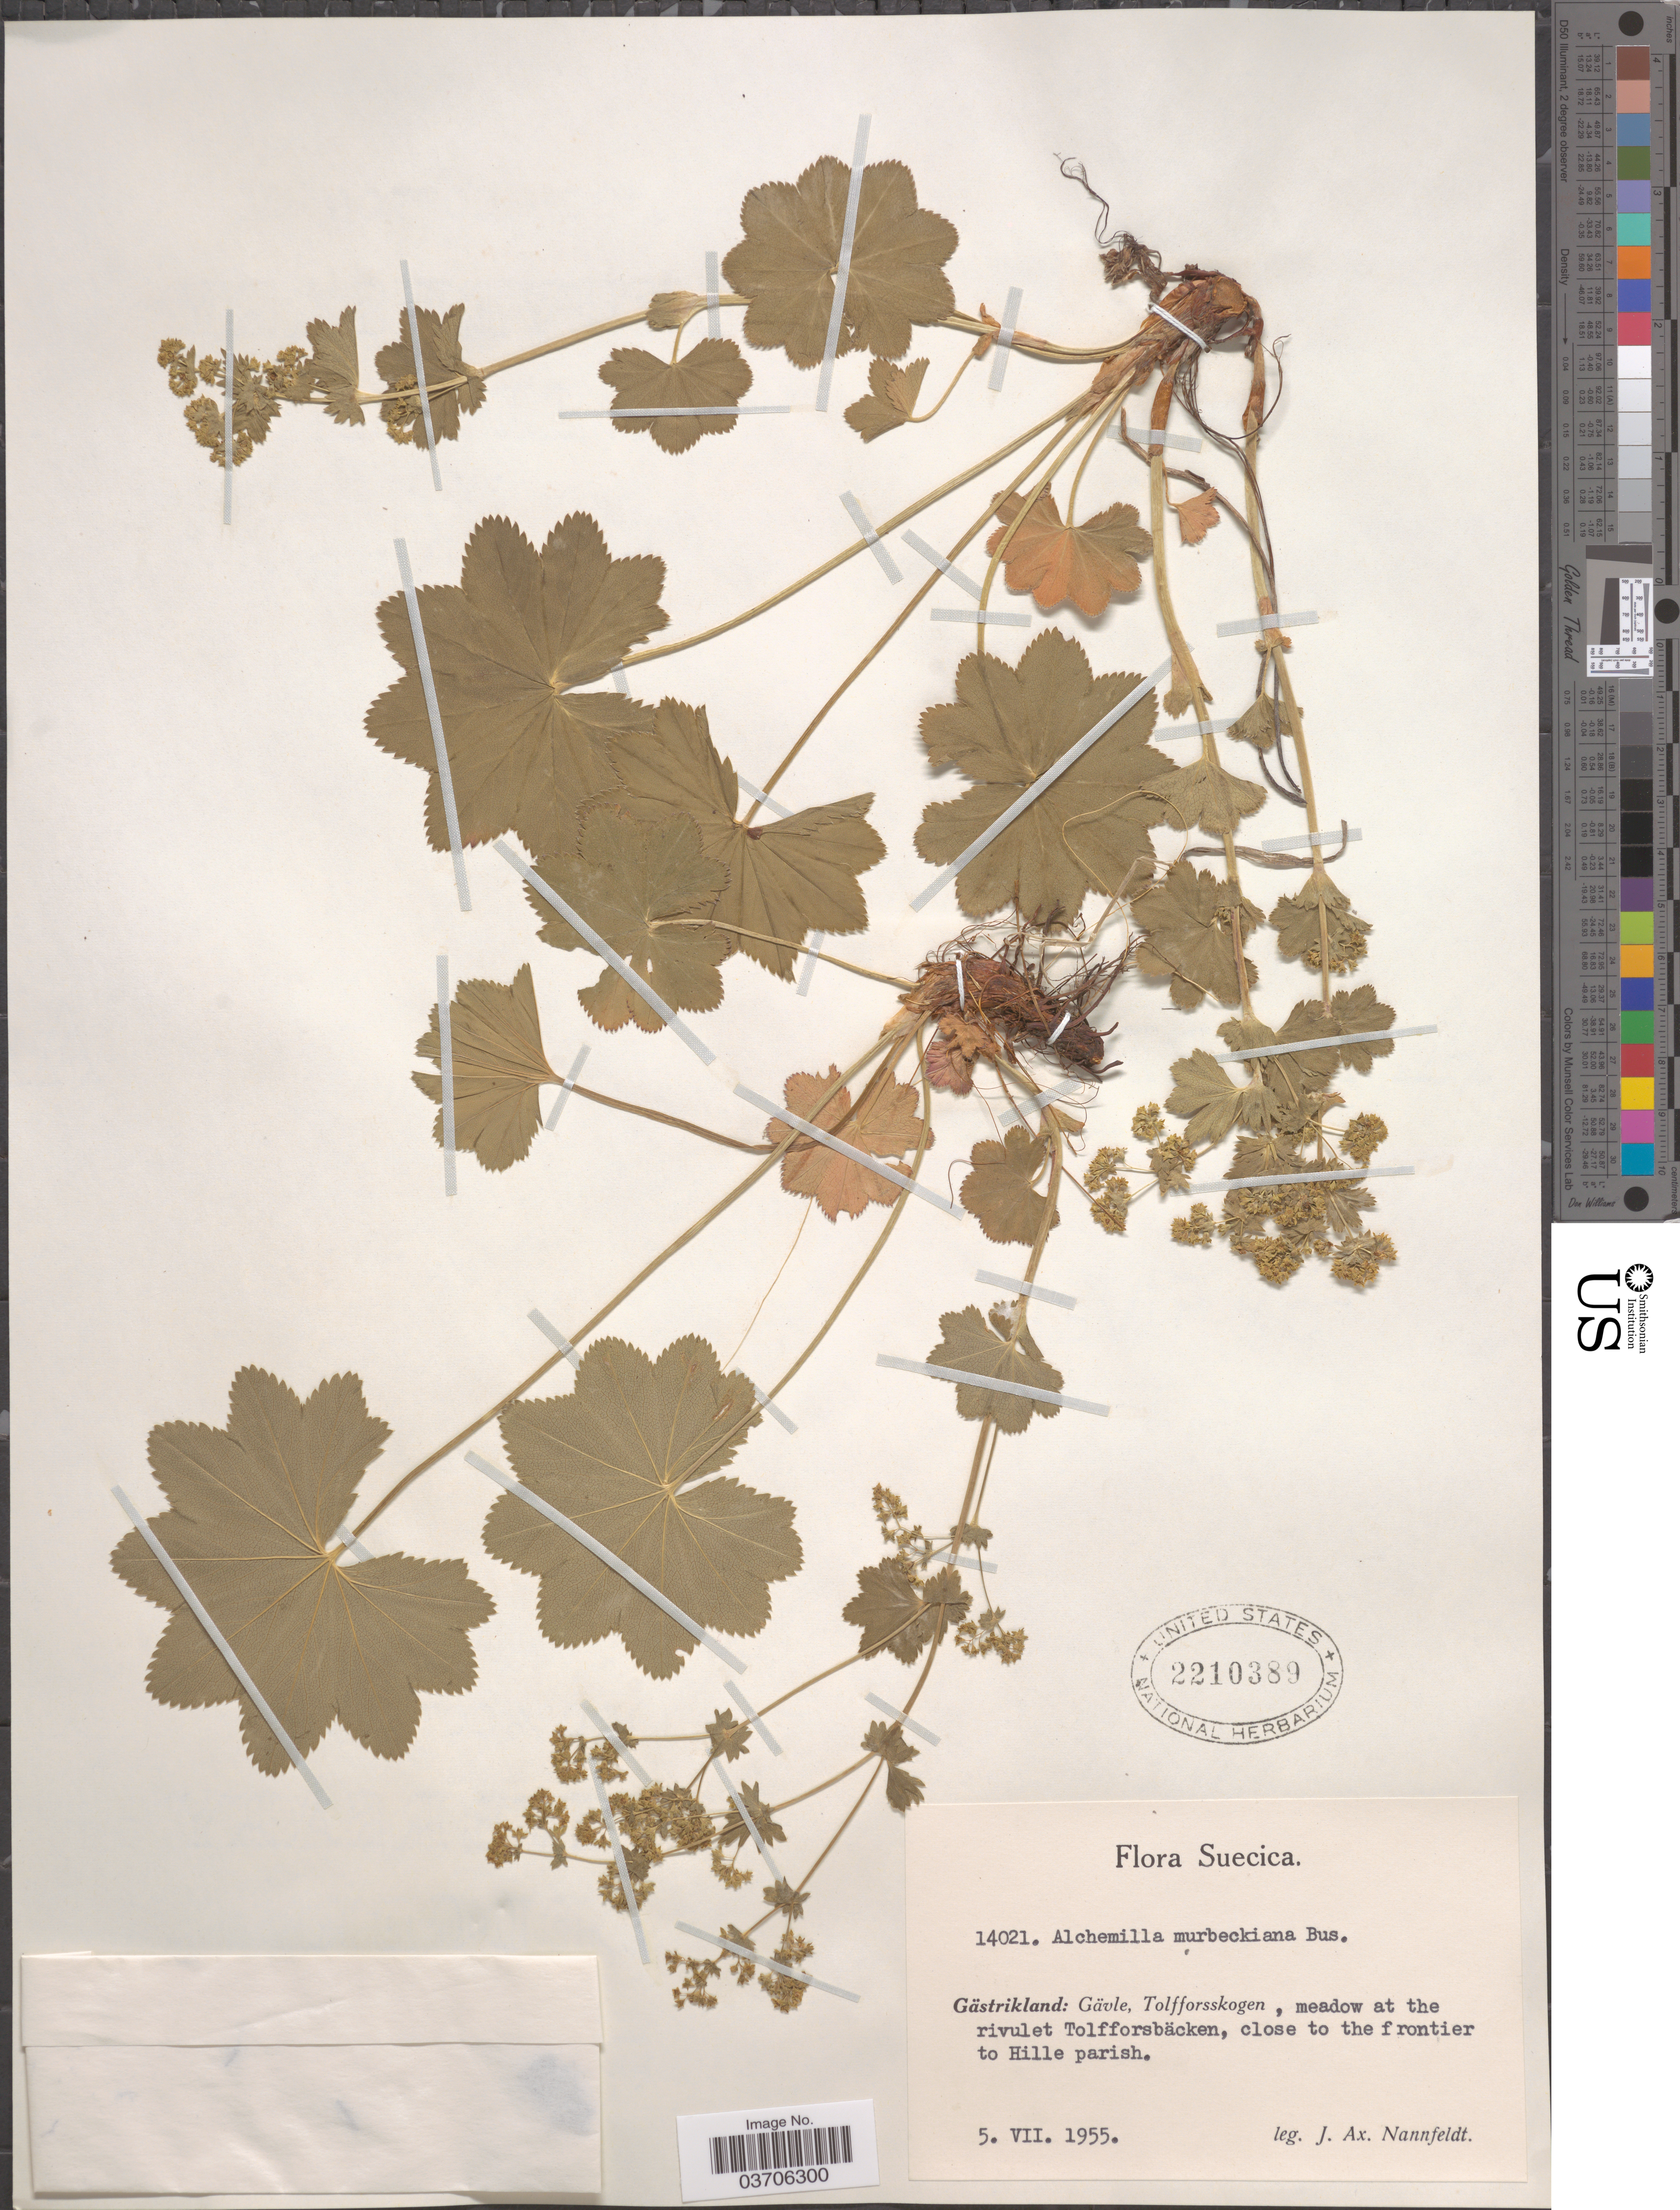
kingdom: Plantae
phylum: Tracheophyta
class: Magnoliopsida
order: Rosales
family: Rosaceae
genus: Alchemilla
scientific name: Alchemilla murbeckiana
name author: Buser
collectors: J. Nannfeldt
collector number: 14021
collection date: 1955-07-05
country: Sweden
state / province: Gavleborg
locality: Suecica. Gästrikland: Gävle, Tolfforsskogen, meadow at the rivulet Tolfforsbäcken, close to the frontier to Hille parish.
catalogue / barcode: US 2210389